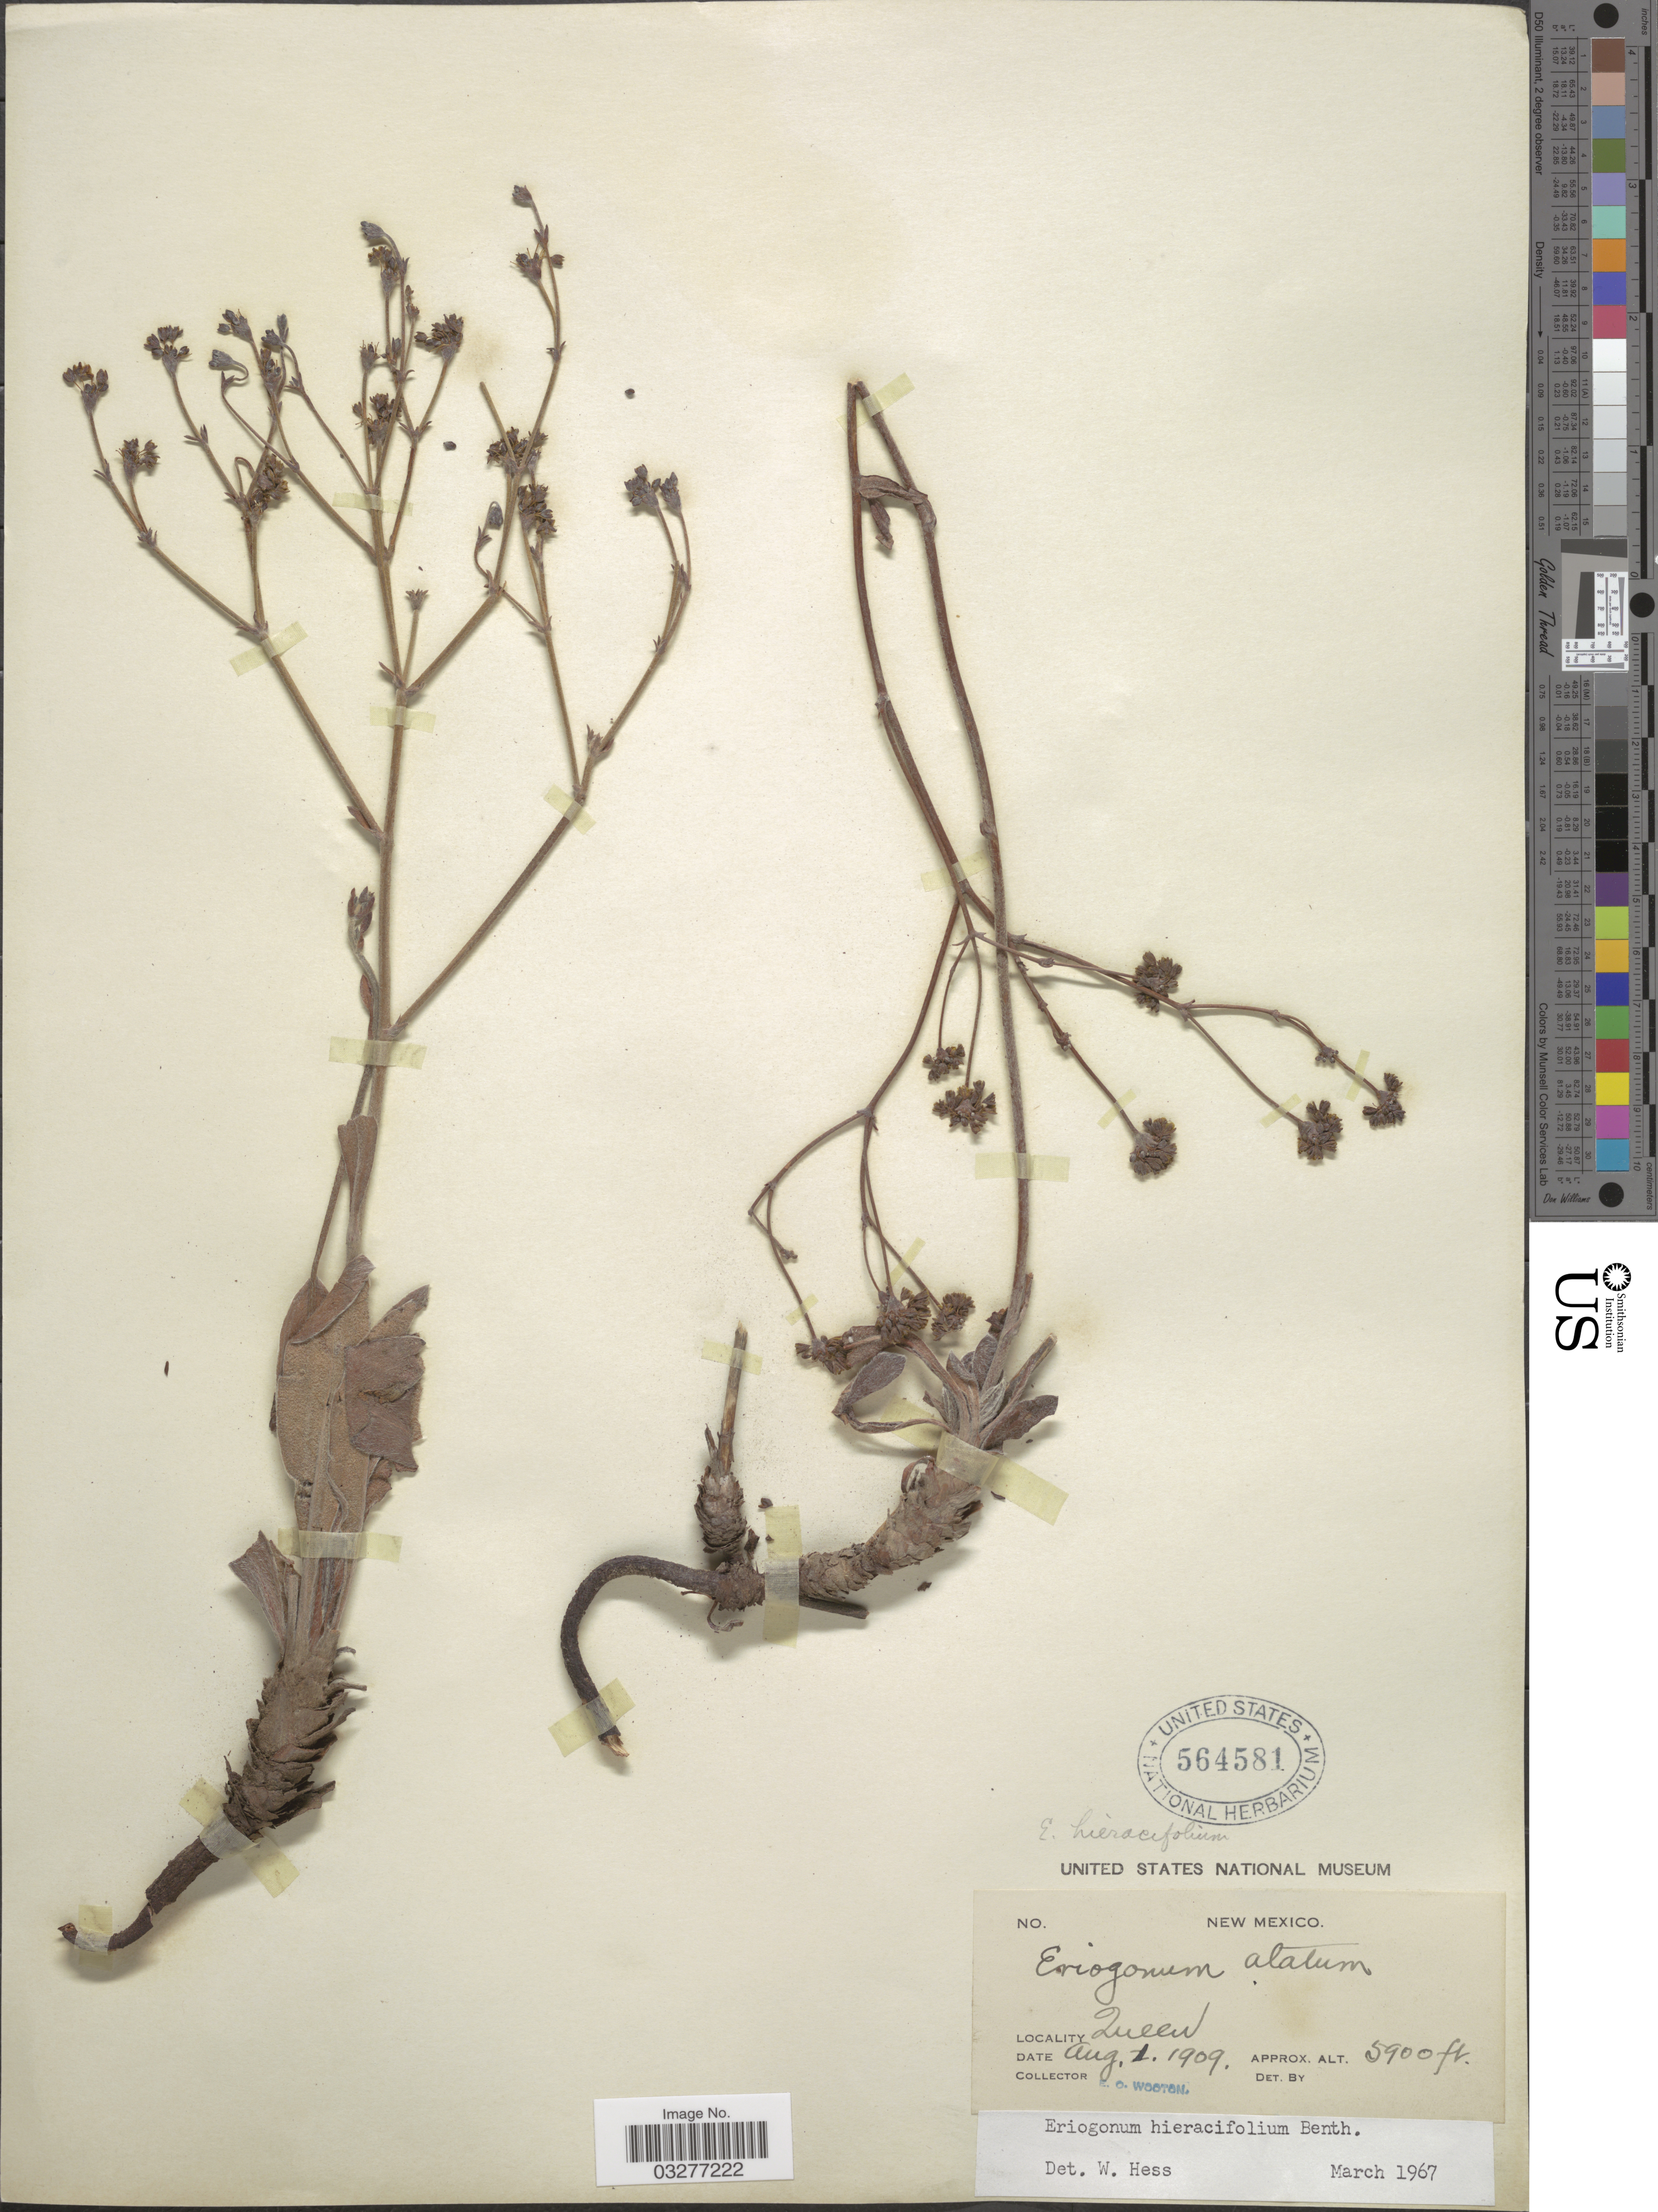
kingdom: Plantae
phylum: Tracheophyta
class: Magnoliopsida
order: Caryophyllales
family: Polygonaceae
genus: Eriogonum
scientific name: Eriogonum hieraciifolium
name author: Benth. in DC.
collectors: E. O. Wooton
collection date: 1909-08-01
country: United States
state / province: New Mexico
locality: Queen.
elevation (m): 1798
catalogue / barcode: US 564581